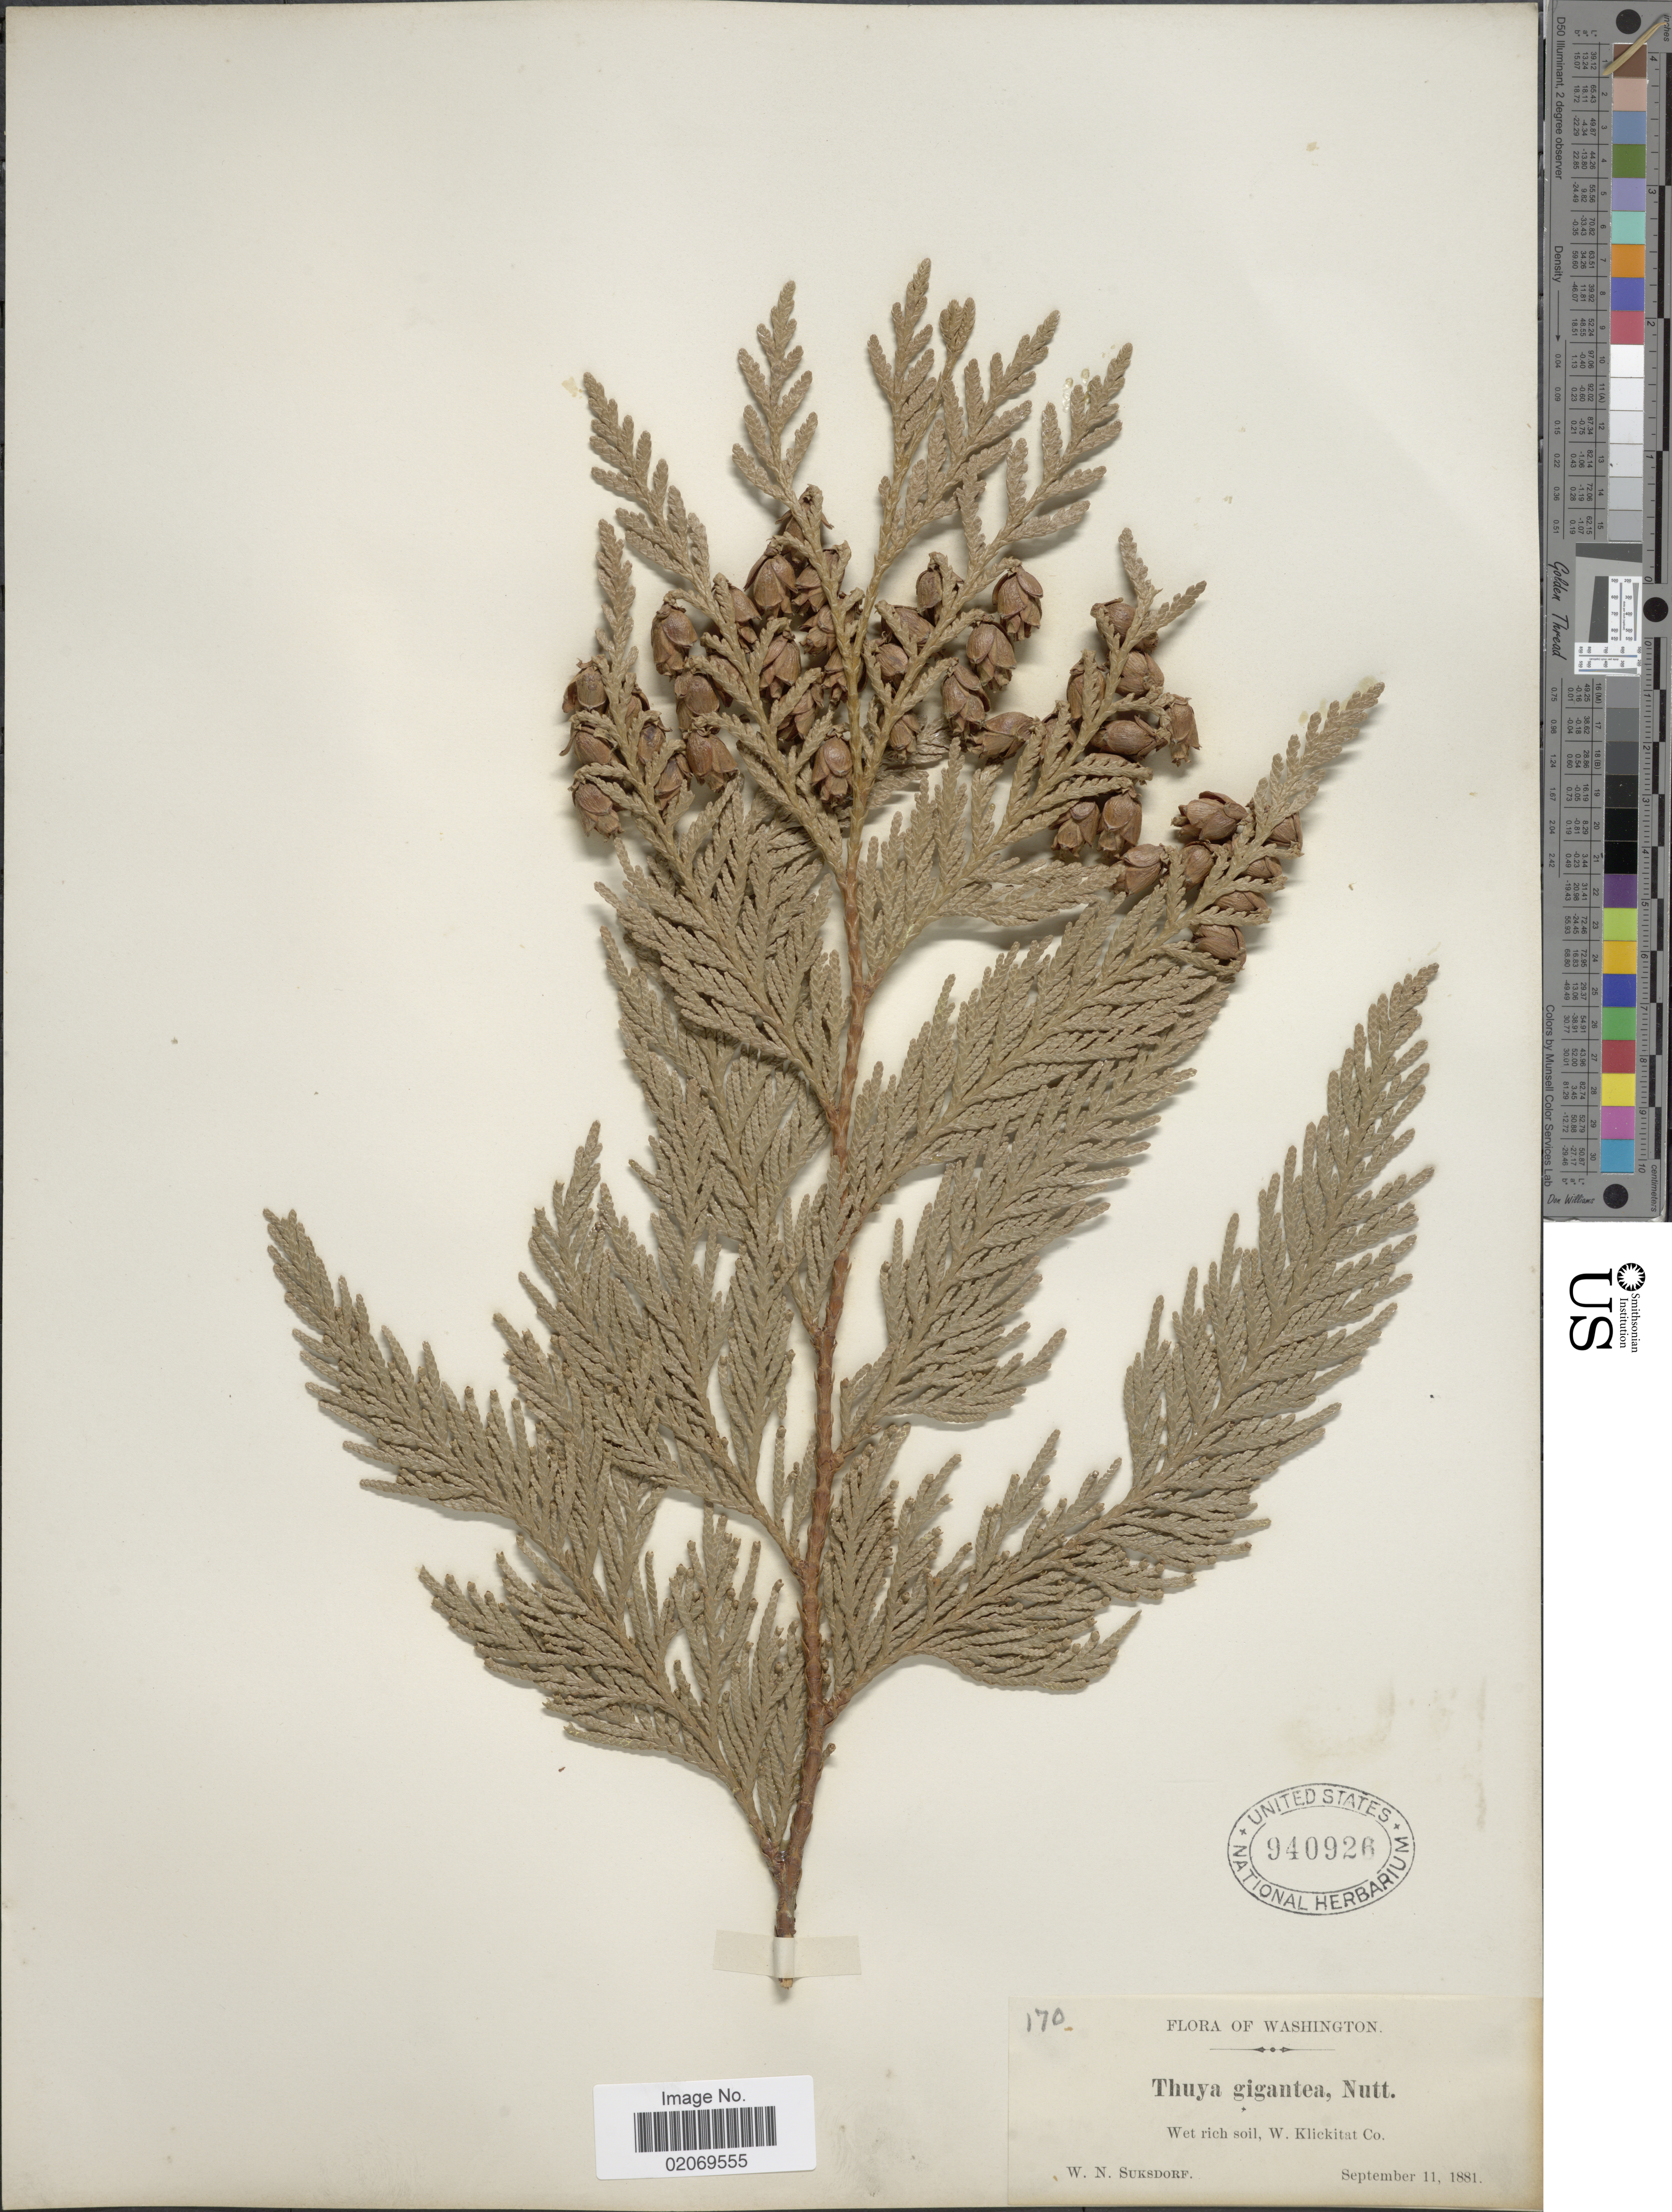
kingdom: Plantae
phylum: Tracheophyta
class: Pinopsida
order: Pinales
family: Cupressaceae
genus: Thuja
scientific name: Thuja plicata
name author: Donn & D. Don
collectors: W. N. Suksdorf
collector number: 170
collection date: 1881-09-11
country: United States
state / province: Washington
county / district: Klickitat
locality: Wet rich soil, W Klickitat Co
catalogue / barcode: US 940926